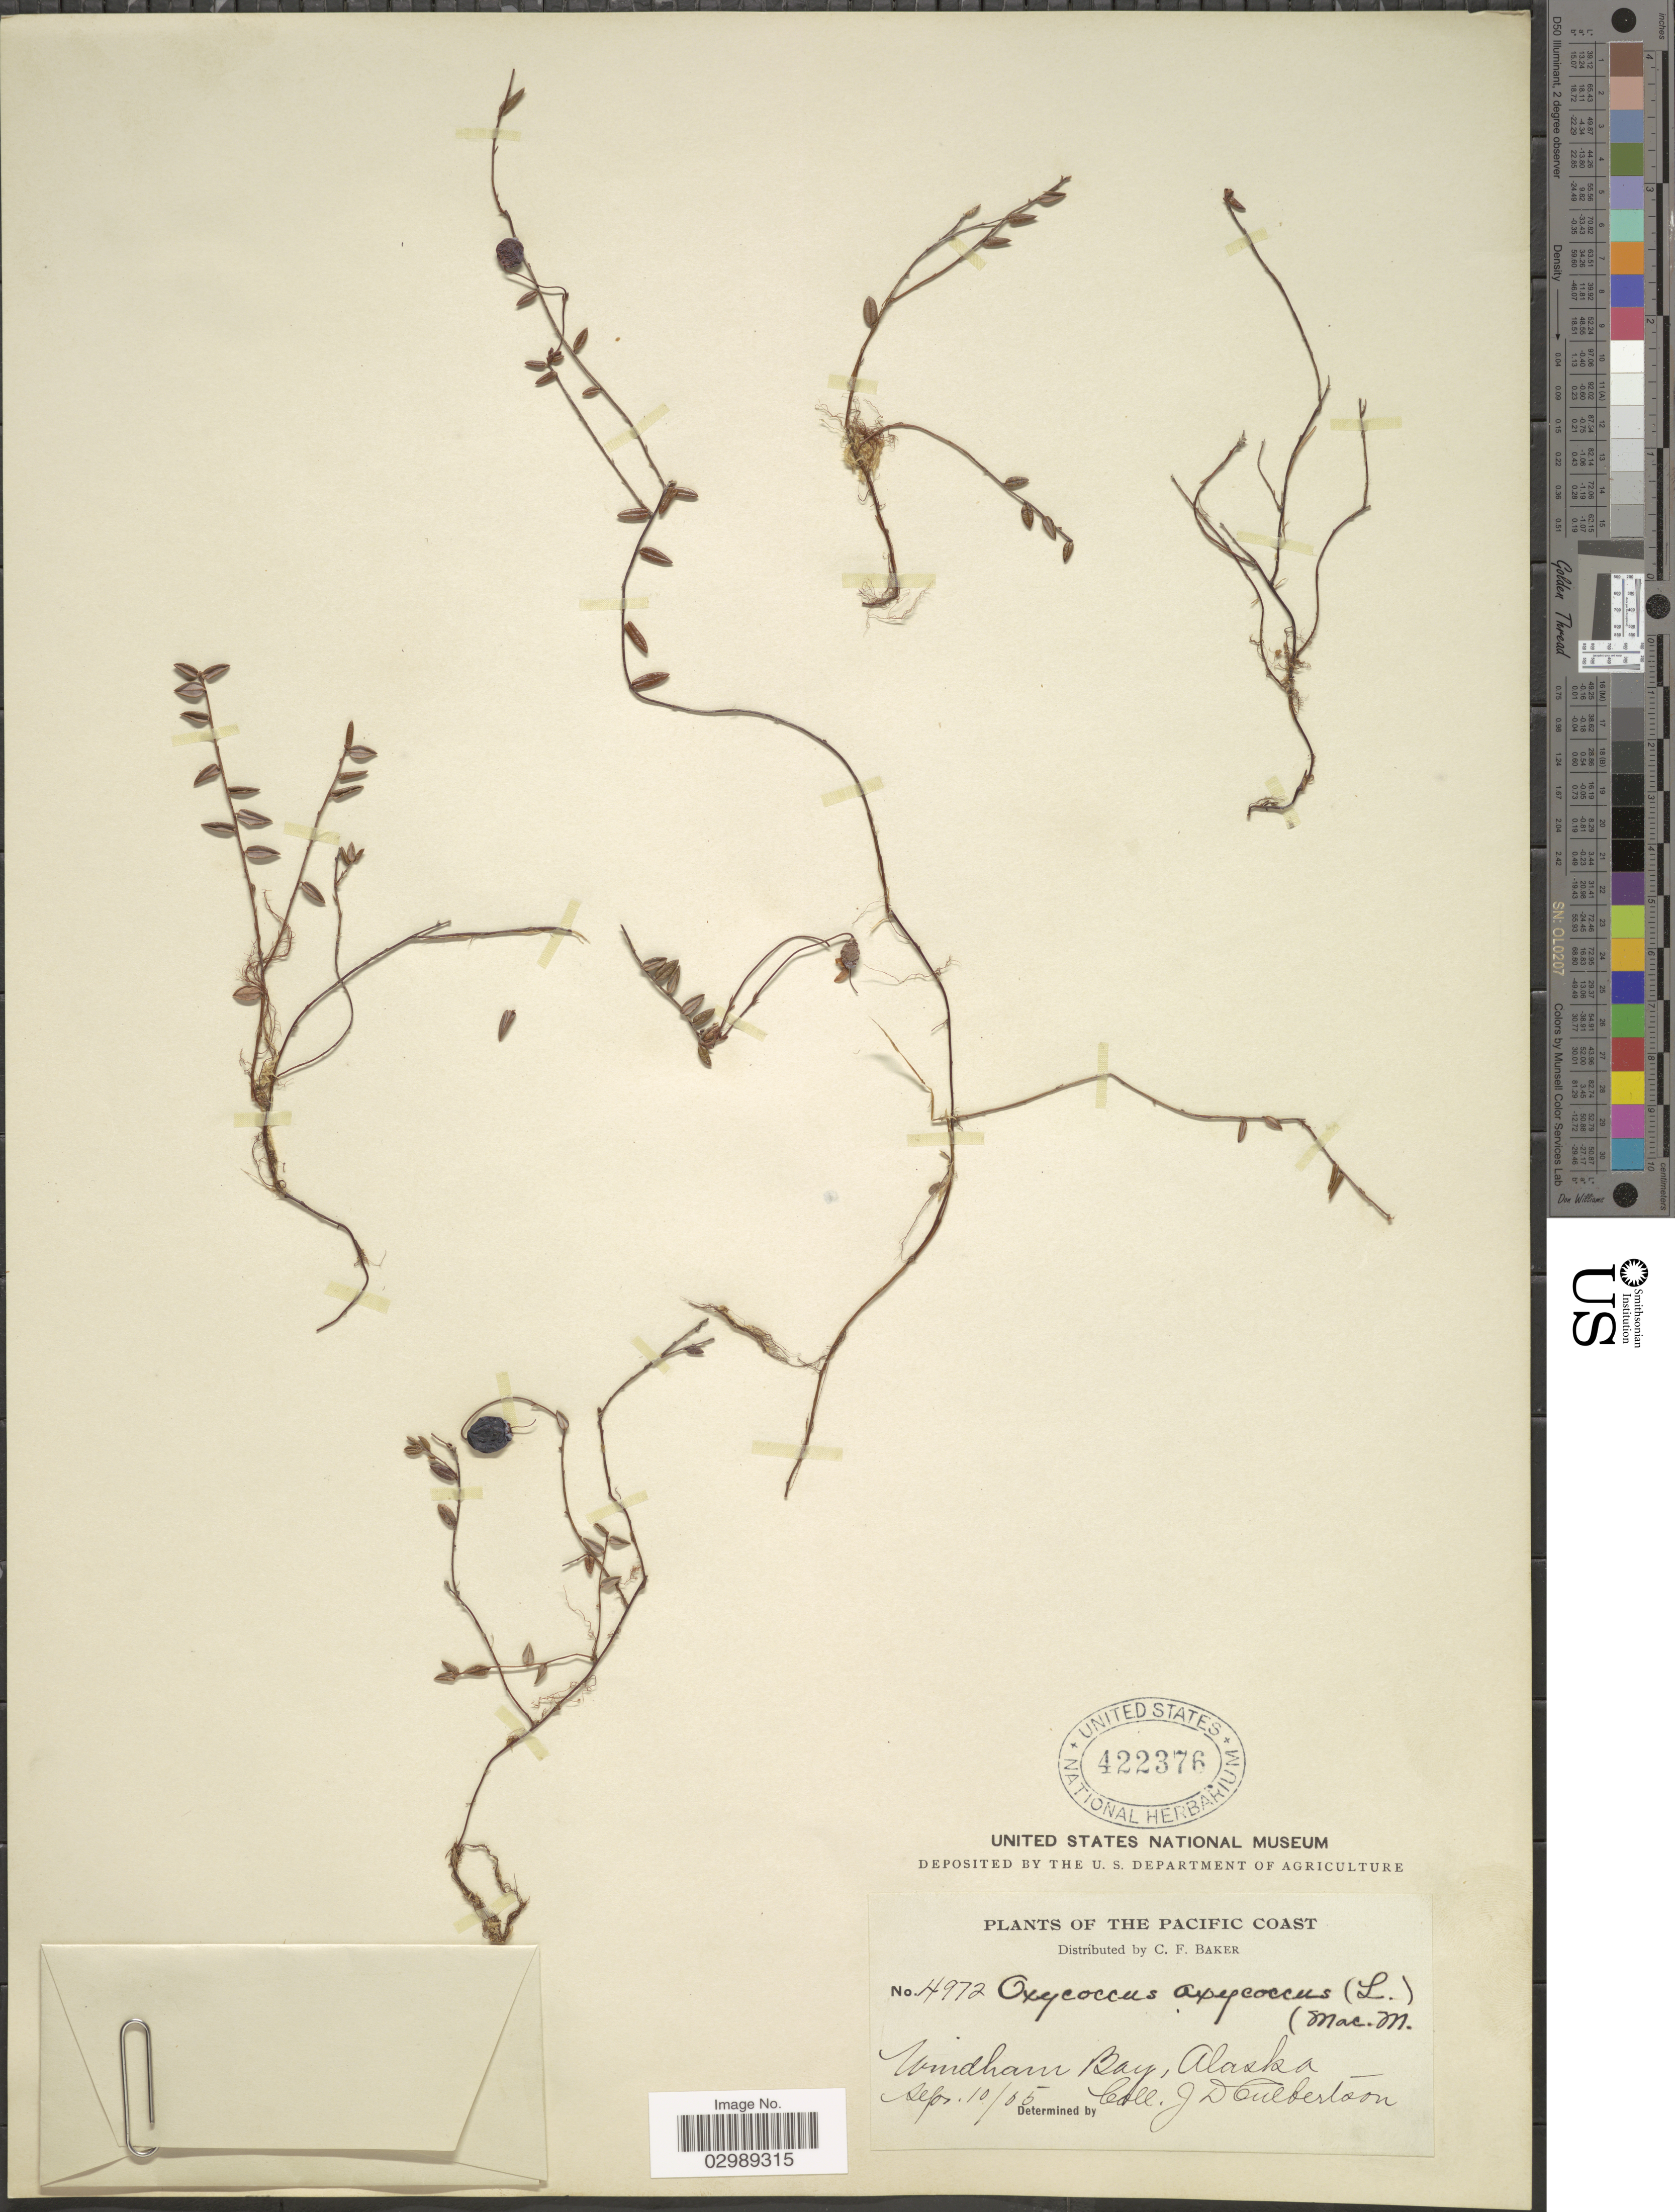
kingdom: Plantae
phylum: Tracheophyta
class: Magnoliopsida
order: Ericales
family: Ericaceae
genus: Vaccinium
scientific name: Vaccinium oxycoccos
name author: L.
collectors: J. Culbertson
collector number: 4972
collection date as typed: Transcribed d/m/y: 10/9/5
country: United States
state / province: Alaska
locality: The Pacific Coast, Windham Bay.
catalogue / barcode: US 422376